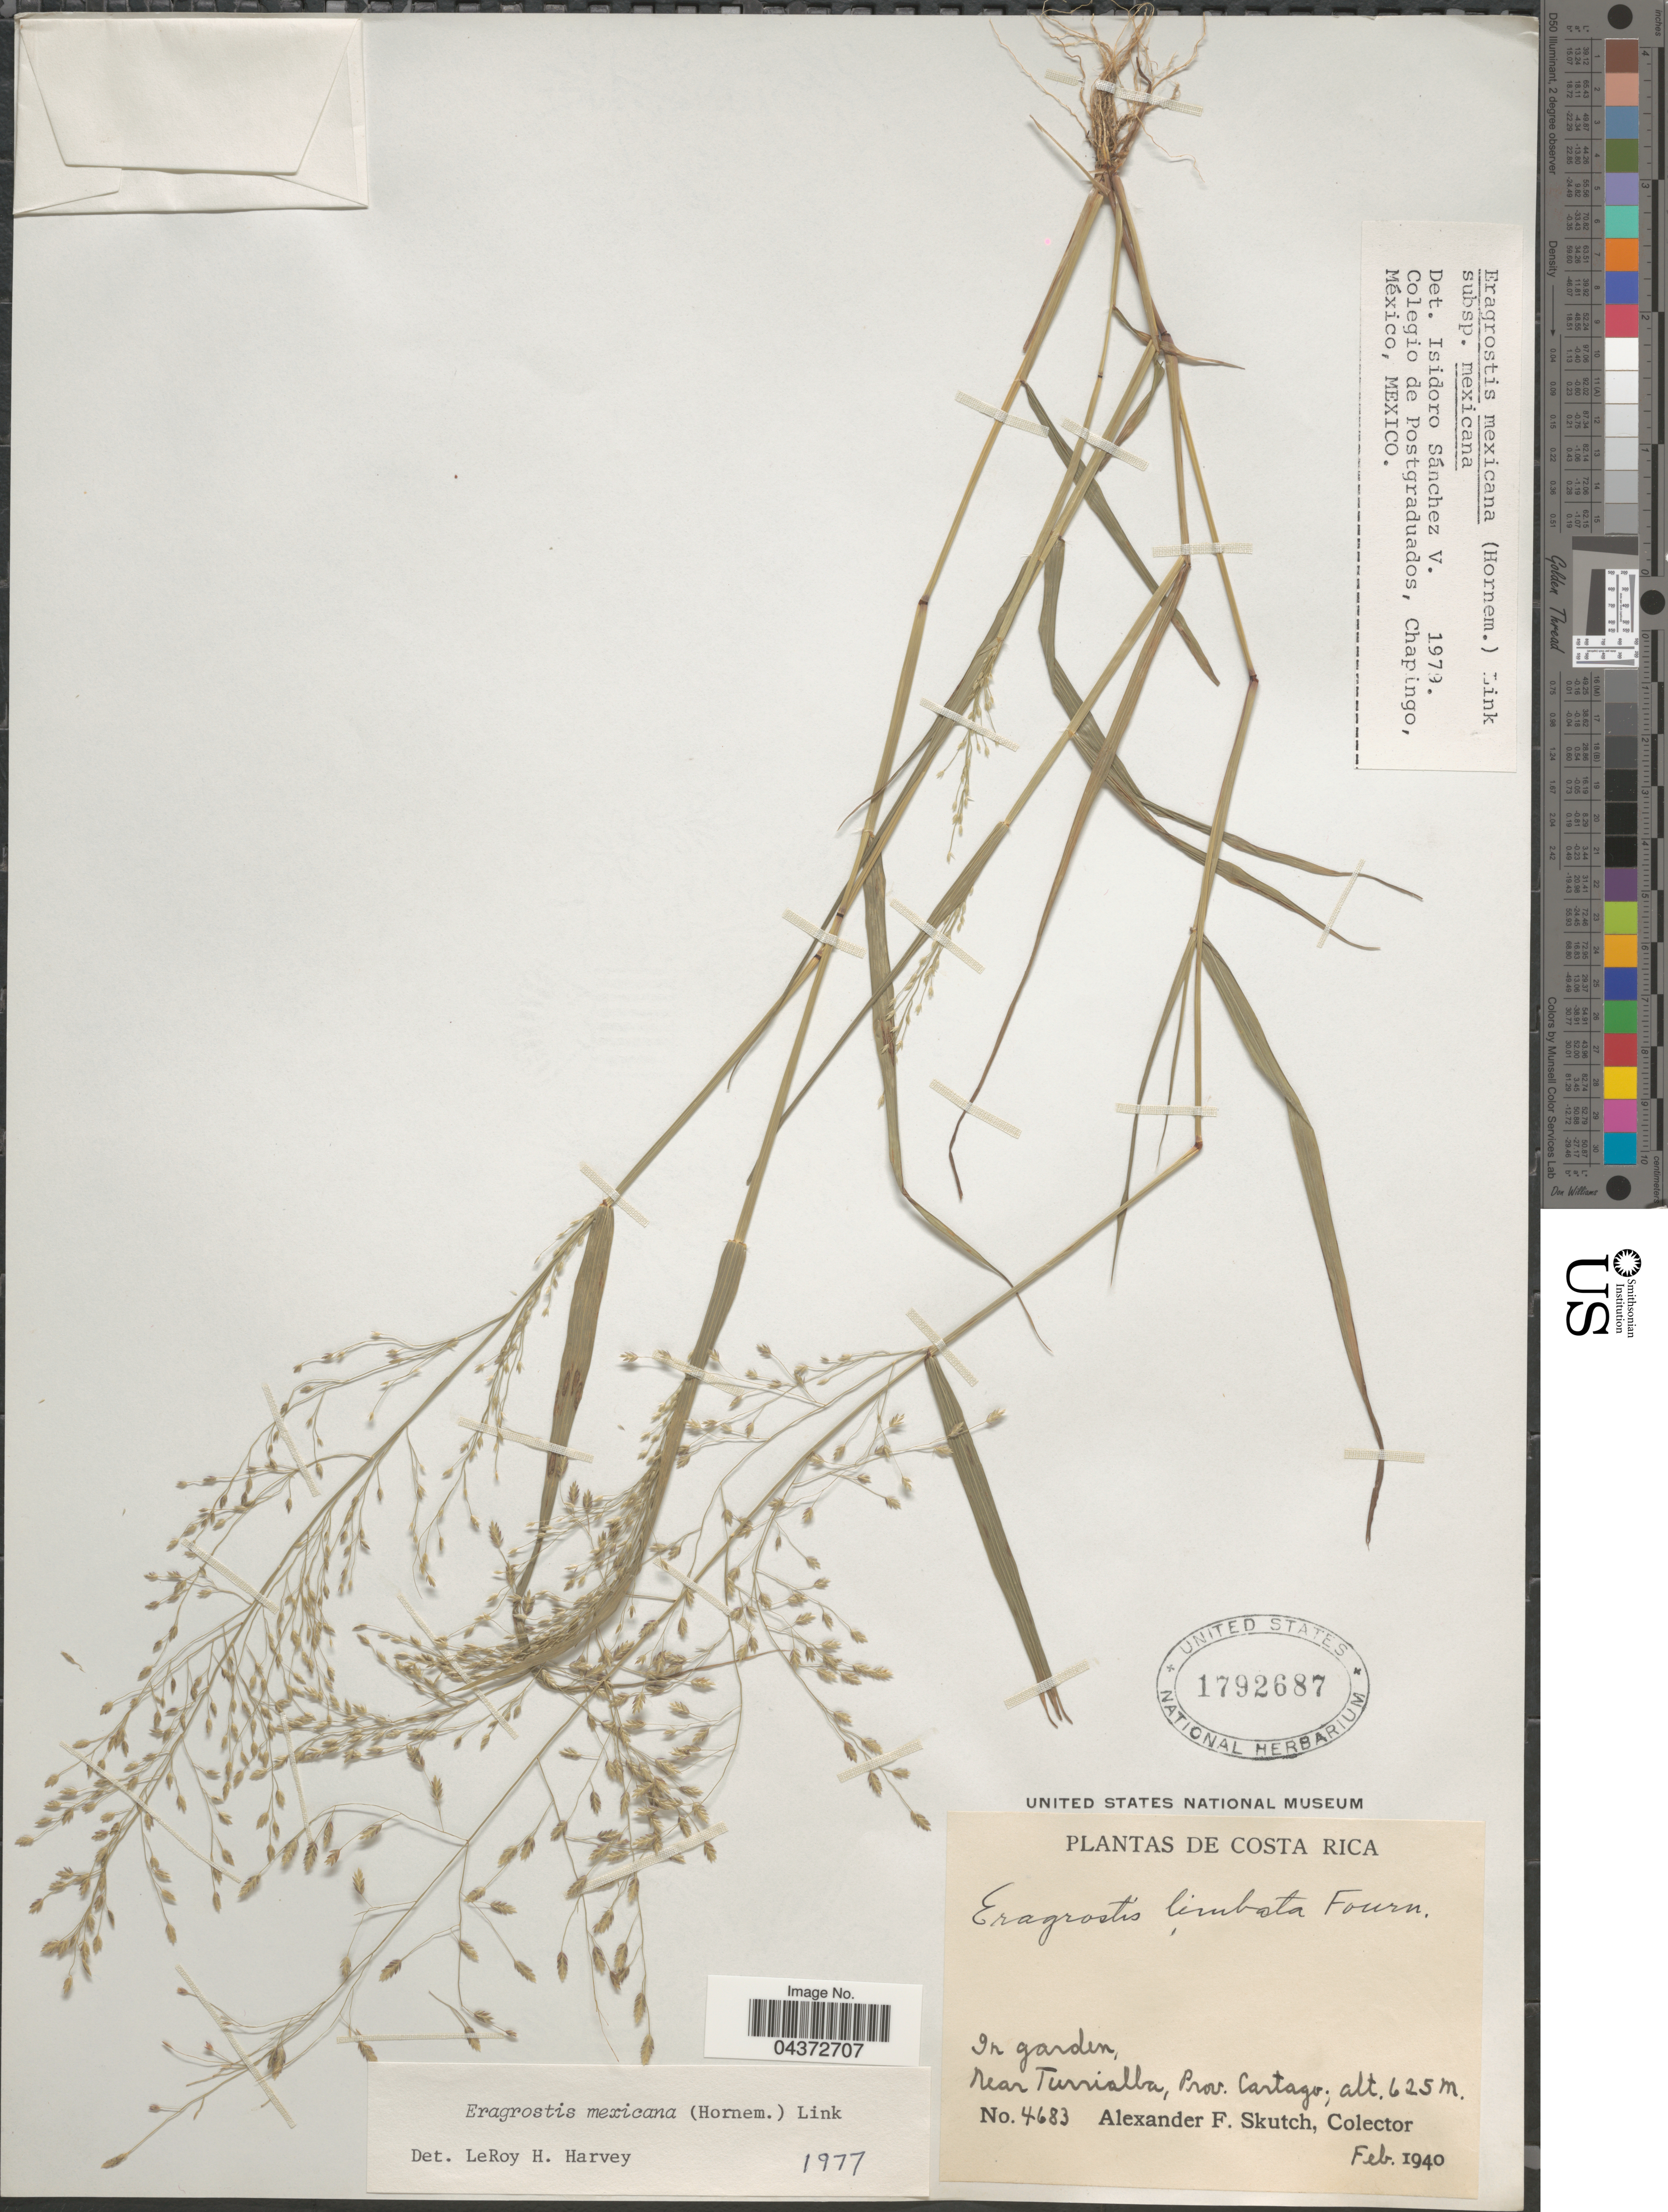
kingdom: Plantae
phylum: Tracheophyta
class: Liliopsida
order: Poales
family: Poaceae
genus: Eragrostis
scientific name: Eragrostis mexicana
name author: (Hornem.) Link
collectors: A. F. Skutch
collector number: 4683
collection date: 1940-02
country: Costa Rica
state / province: Cartago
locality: In garden, Near Turrialba.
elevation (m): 625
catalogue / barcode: US 1792687